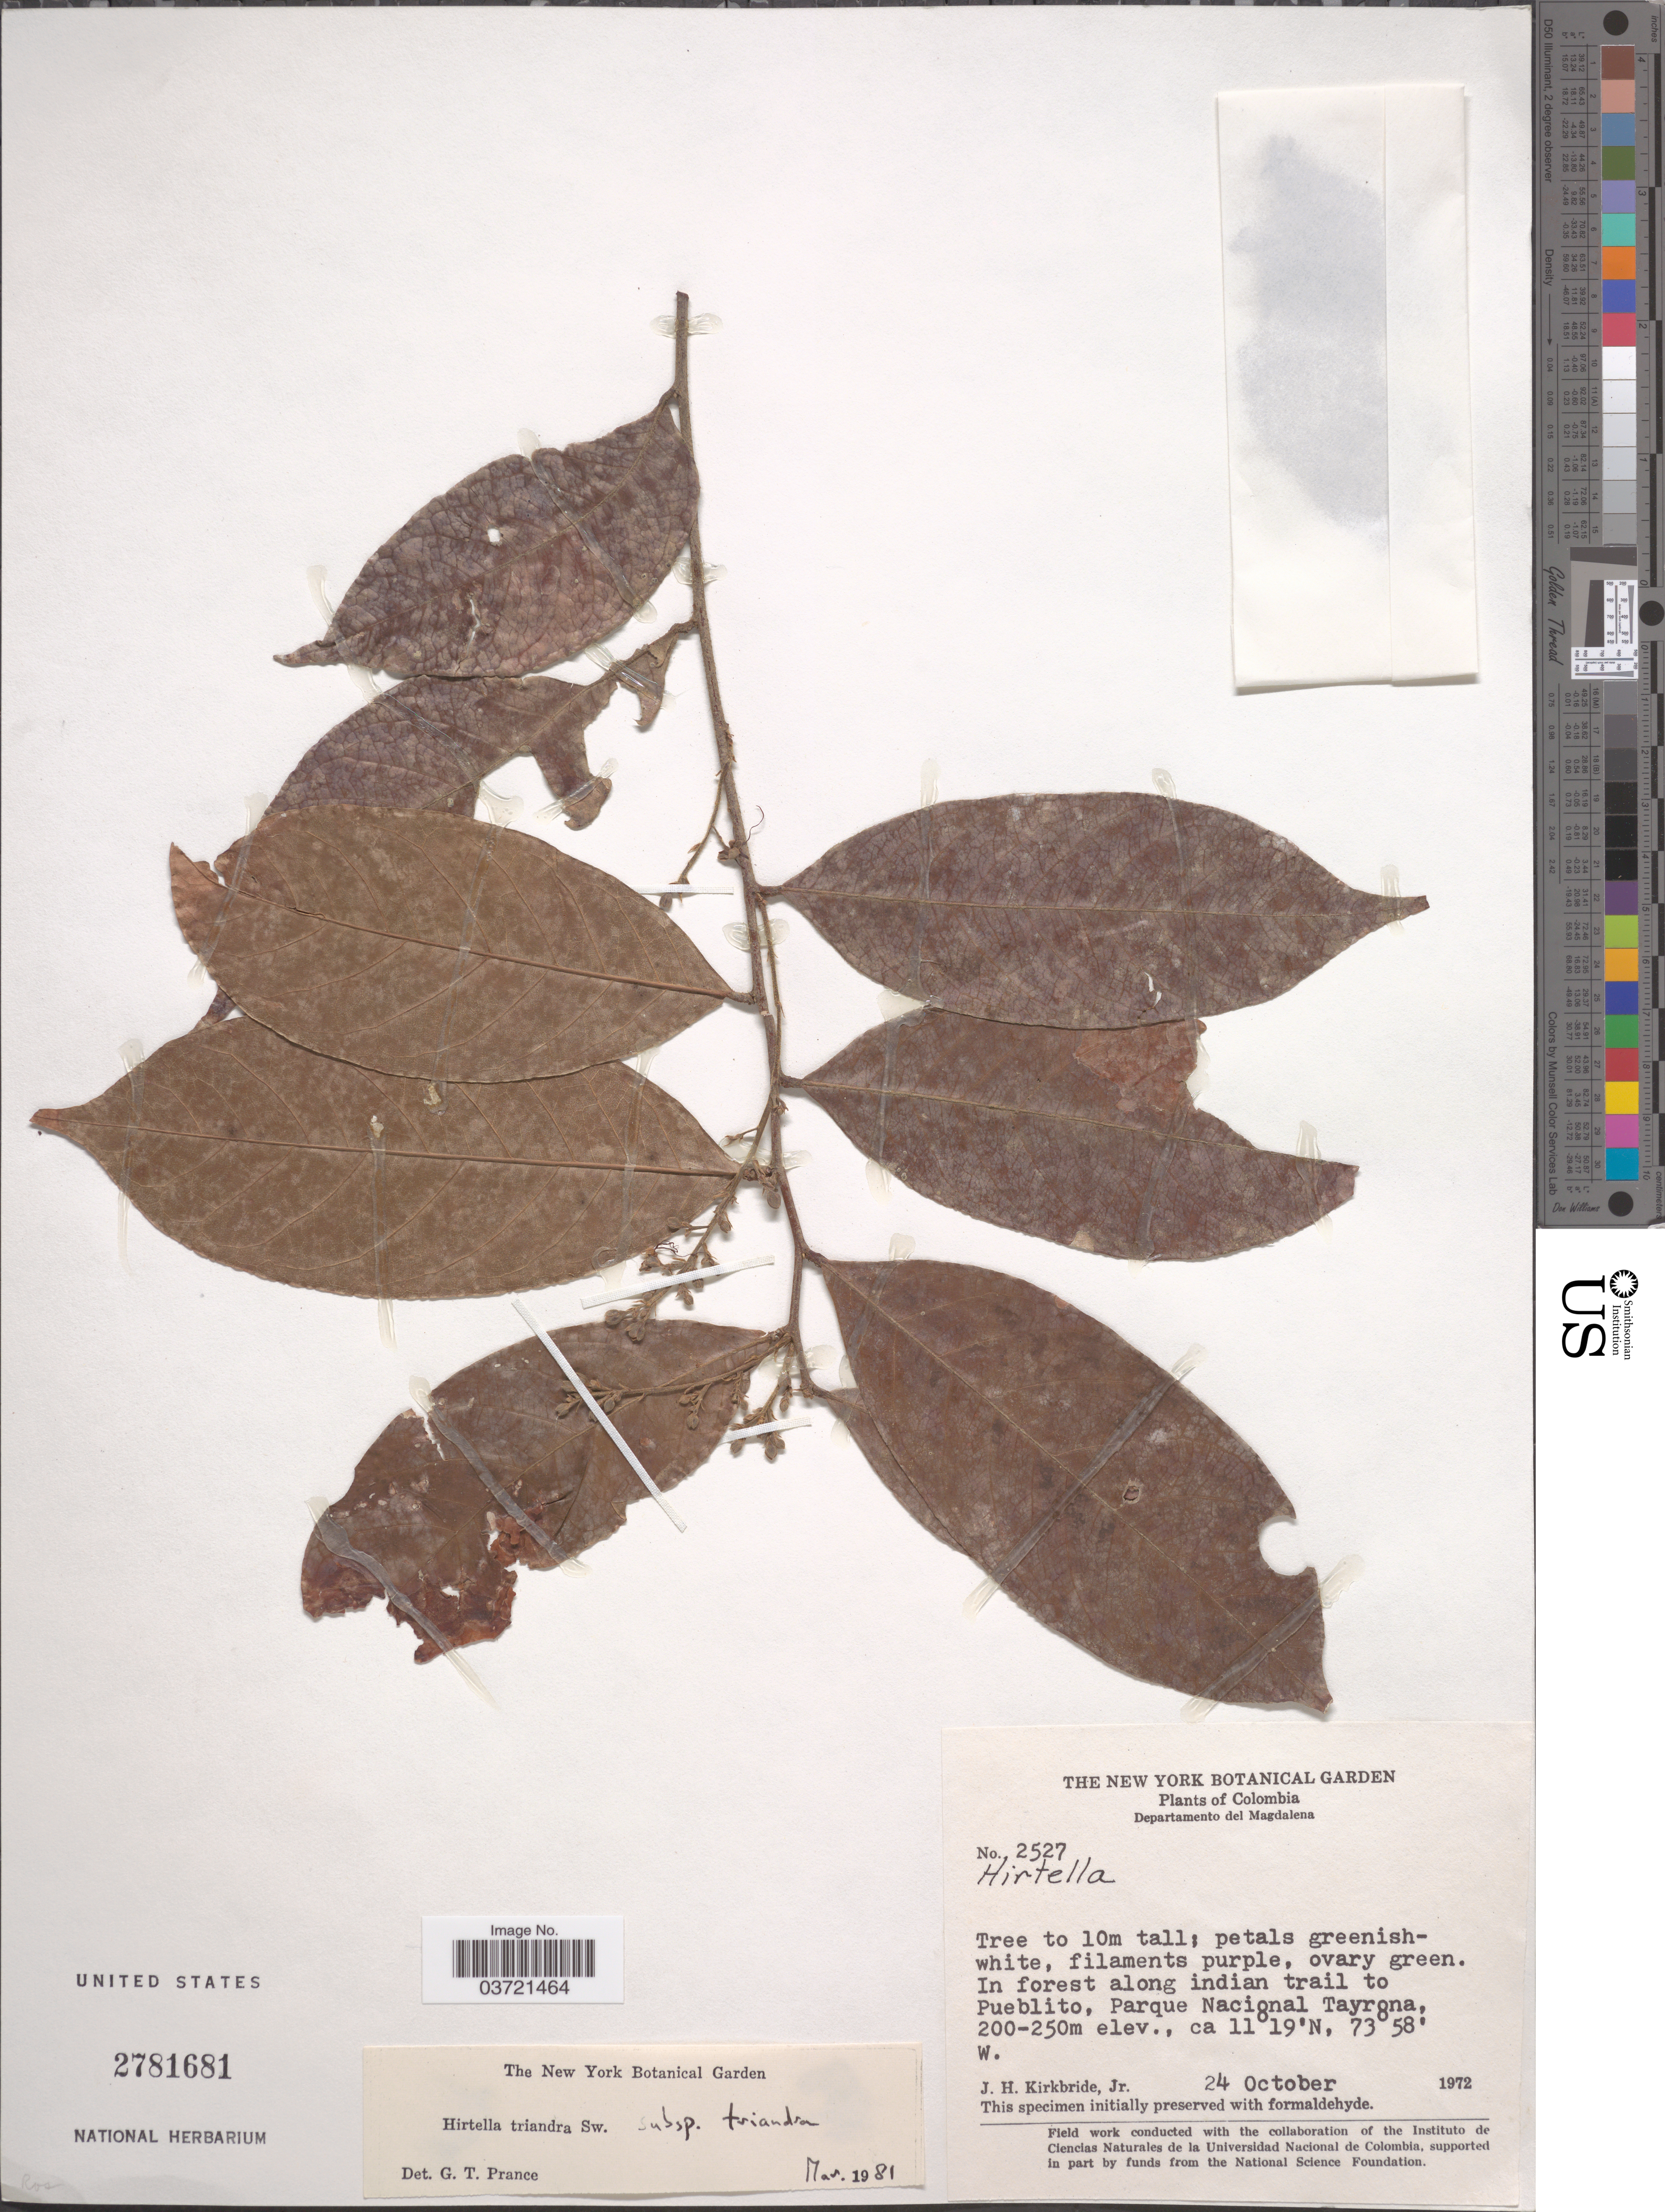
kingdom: Plantae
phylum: Tracheophyta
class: Magnoliopsida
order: Malpighiales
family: Chrysobalanaceae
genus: Hirtella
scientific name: Hirtella triandra subsp. triandra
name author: Sw.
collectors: J. H. Kirkbride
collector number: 2527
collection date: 1972-10-24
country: Colombia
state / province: Magdalena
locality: Departamento del Magdalena. In forest along indian trail to Pueblito, Parque Nacional Tayrona.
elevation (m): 200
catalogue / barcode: US 2781681